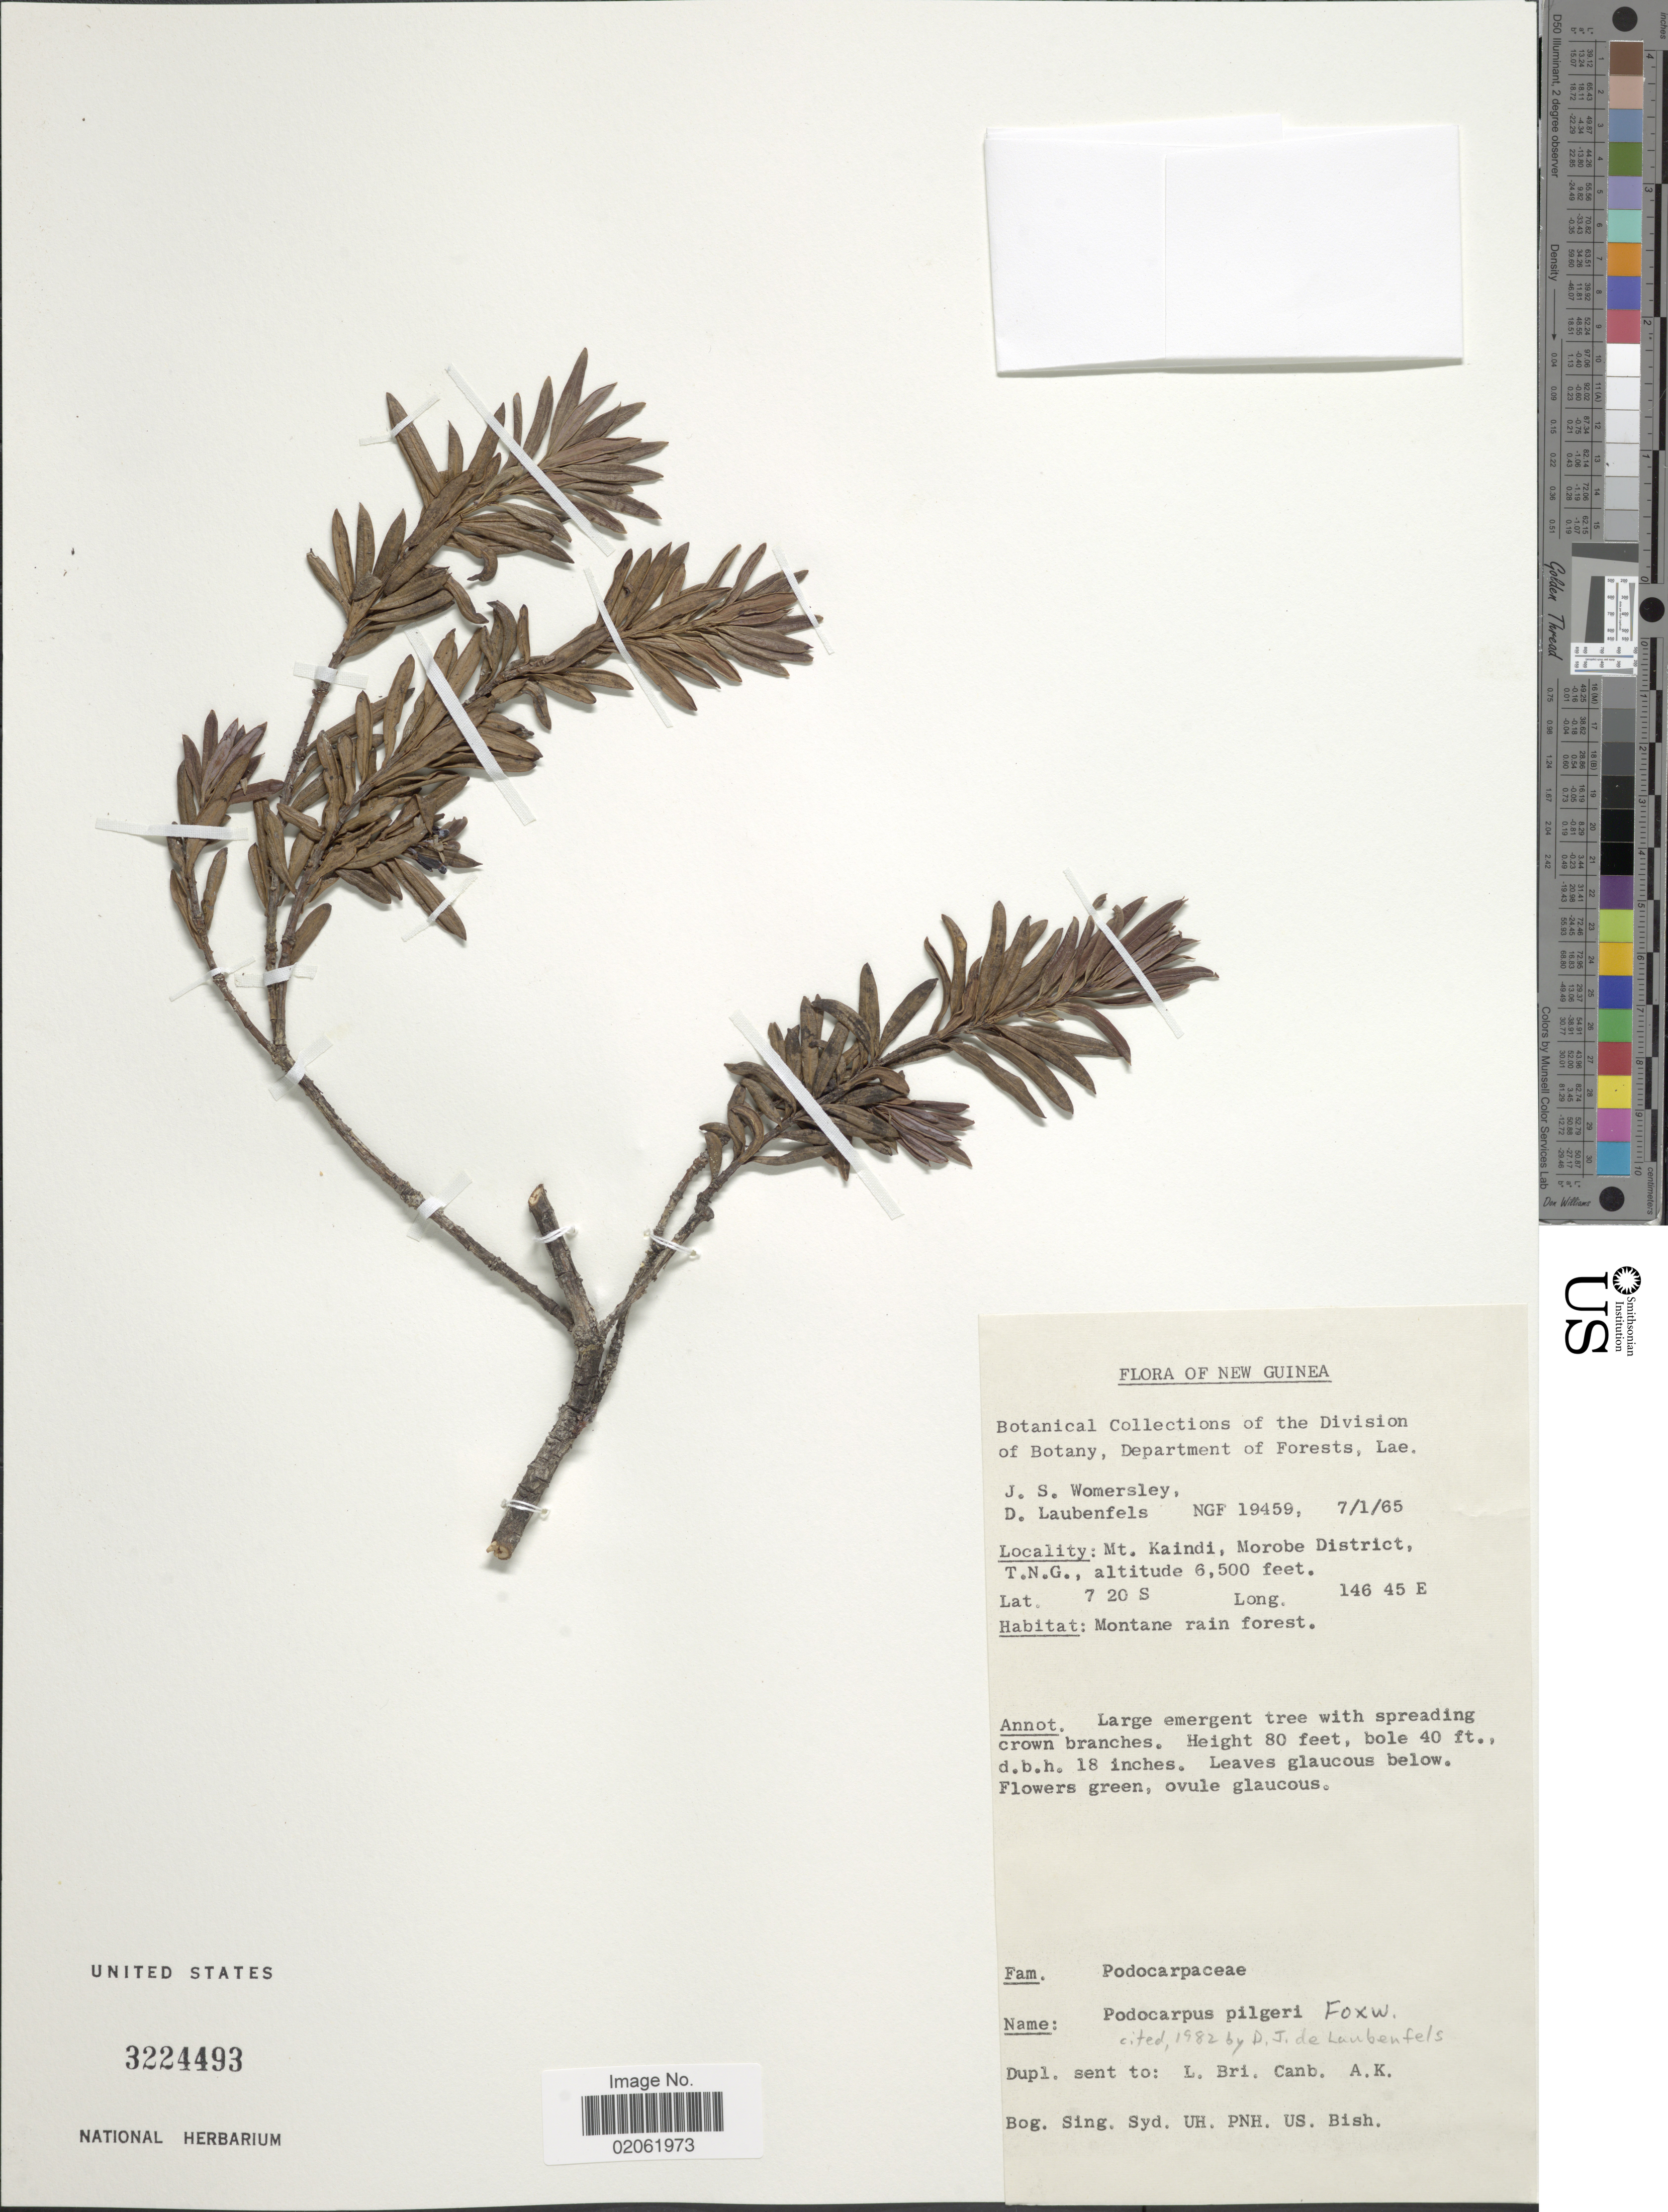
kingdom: Plantae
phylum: Tracheophyta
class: Pinopsida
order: Pinales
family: Podocarpaceae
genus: Podocarpus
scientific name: Podocarpus pilgeri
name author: Foxw.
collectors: J. S. Womersley & D. J. de Laubenfels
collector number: NGF19459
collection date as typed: Transcribed d/m/y: 7/1/65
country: Papua New Guinea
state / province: Morobe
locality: Mt. Kaindi, Morobe District. T.N.G.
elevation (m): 1981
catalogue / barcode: US 3224493